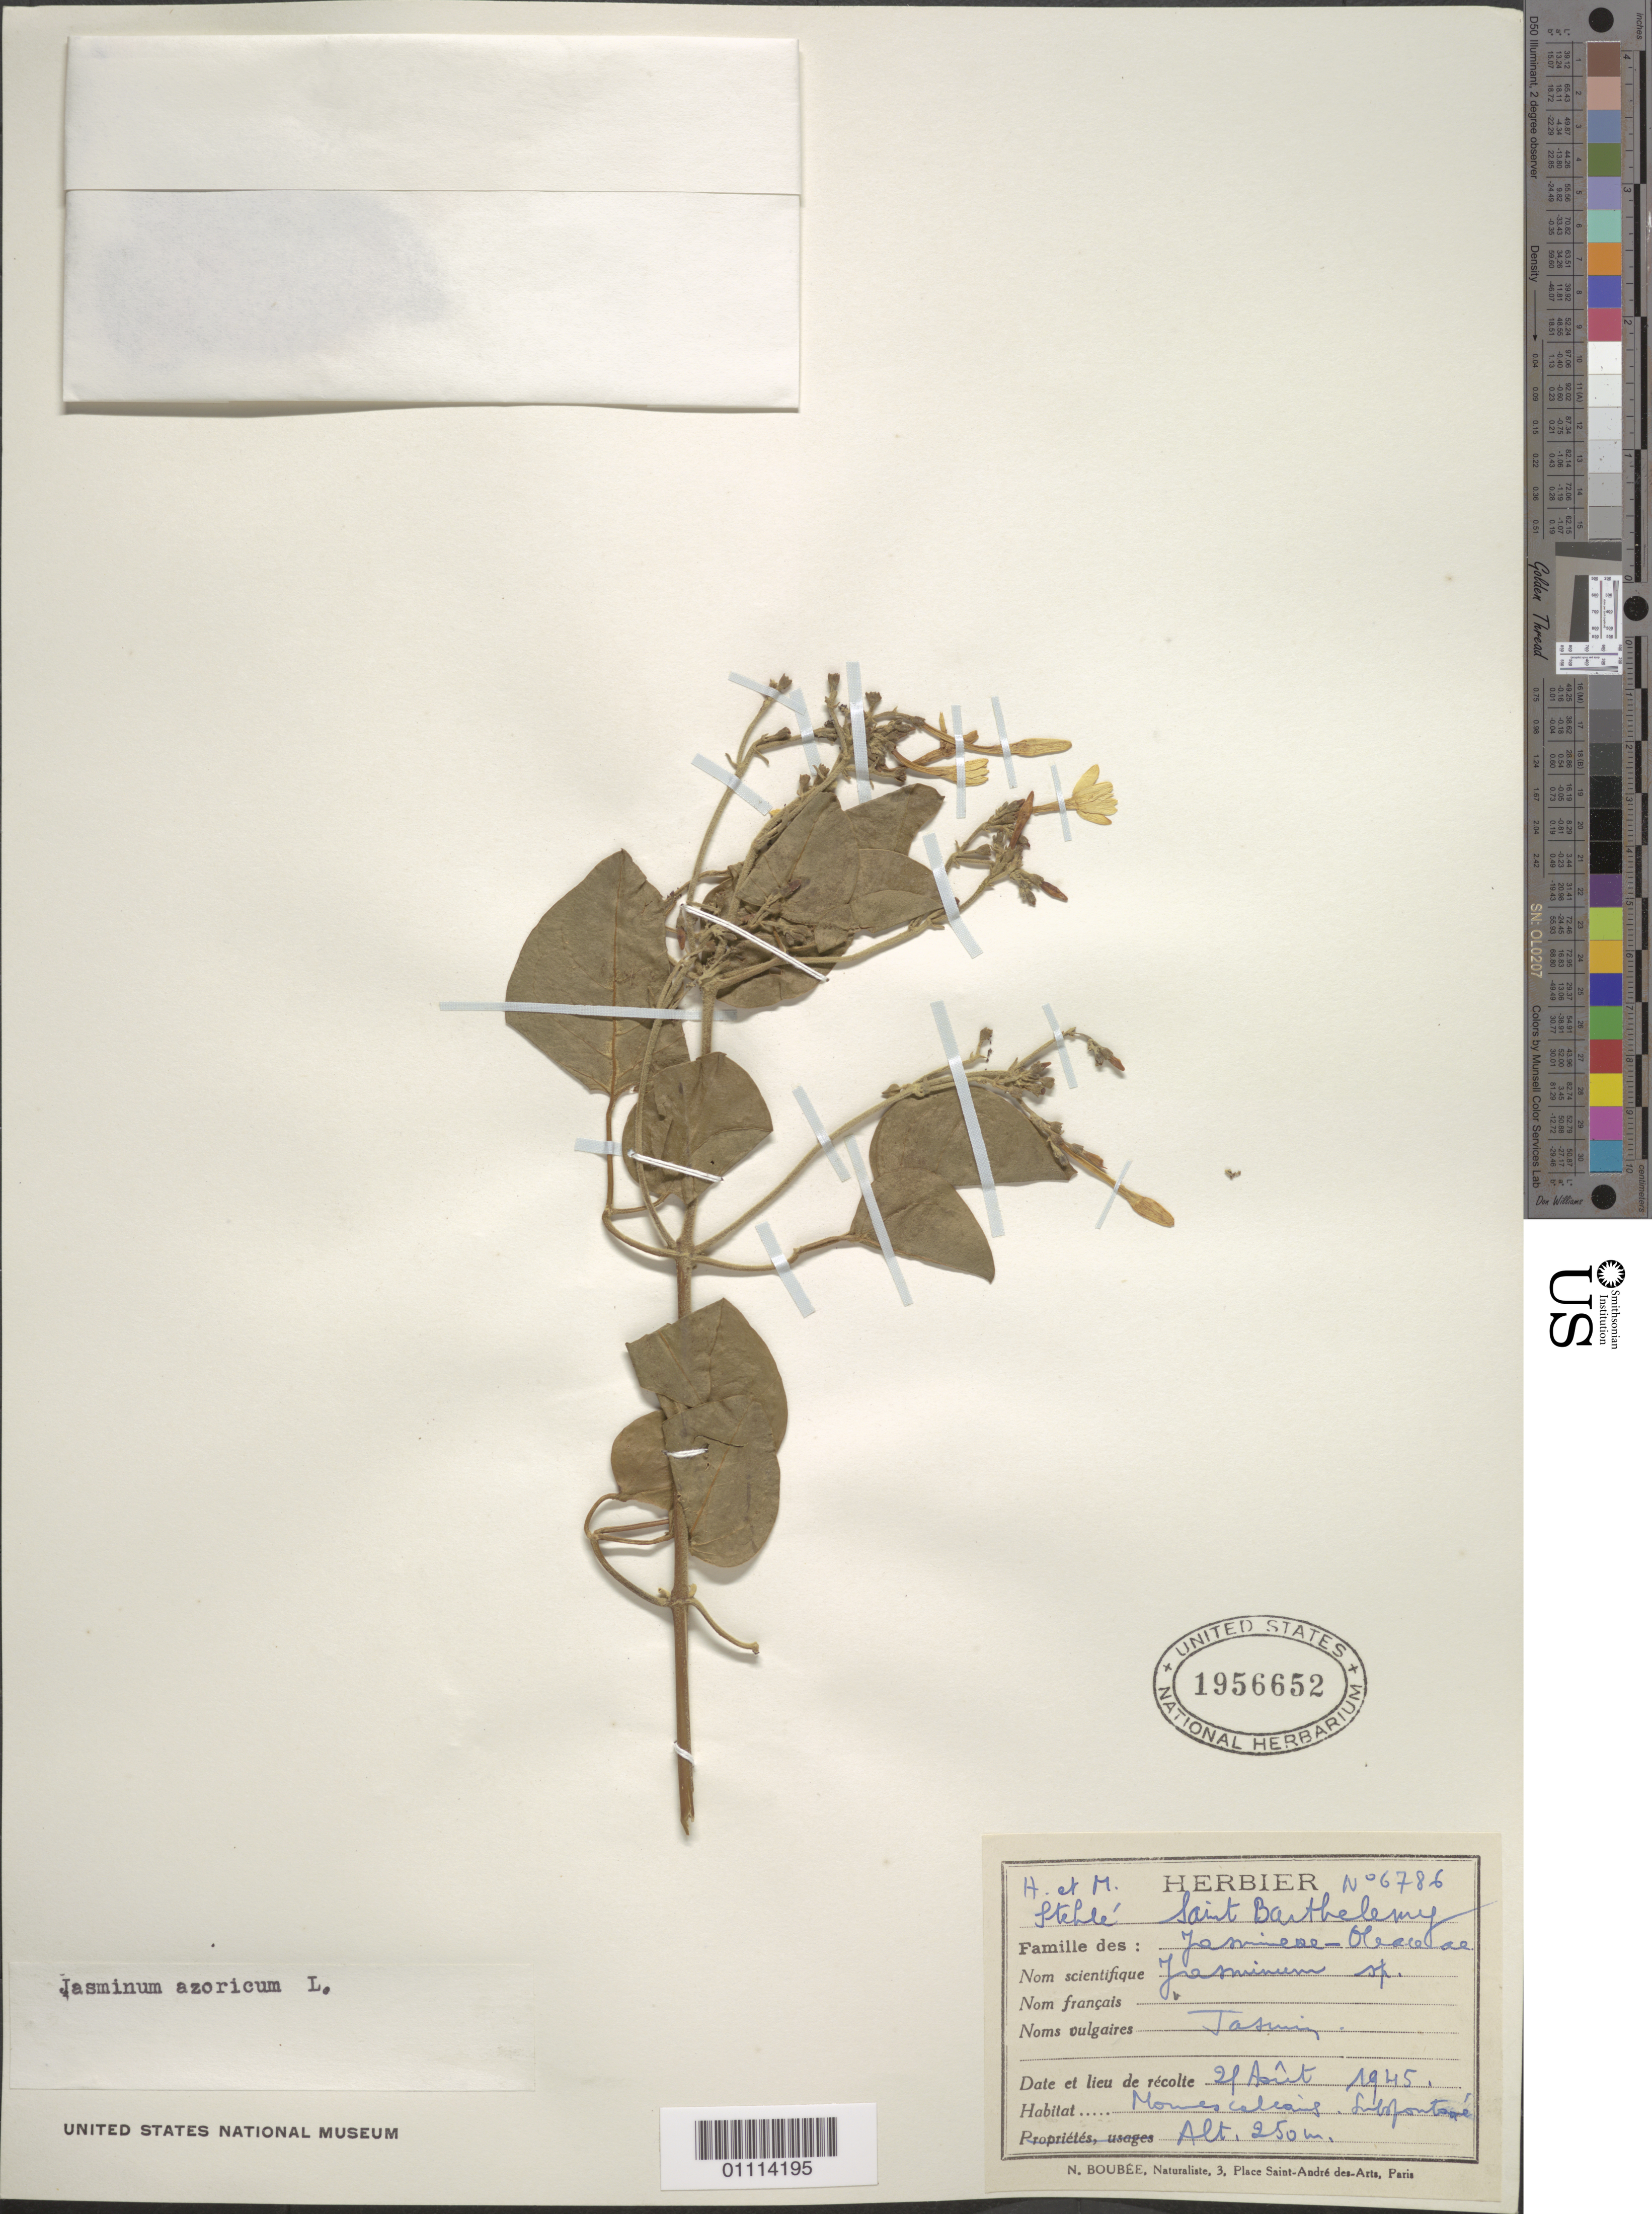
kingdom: Plantae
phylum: Tracheophyta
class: Magnoliopsida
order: Lamiales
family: Oleaceae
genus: Jasminum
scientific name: Jasminum azoricum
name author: L.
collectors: H. Stehlé & M. Stehlé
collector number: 6786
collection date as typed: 21 Aug 1945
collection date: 1945-08-21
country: Saint Barthélemy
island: St. Barthélemy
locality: Mornes calcais. Fulofontare.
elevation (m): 250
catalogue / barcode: US 1956652